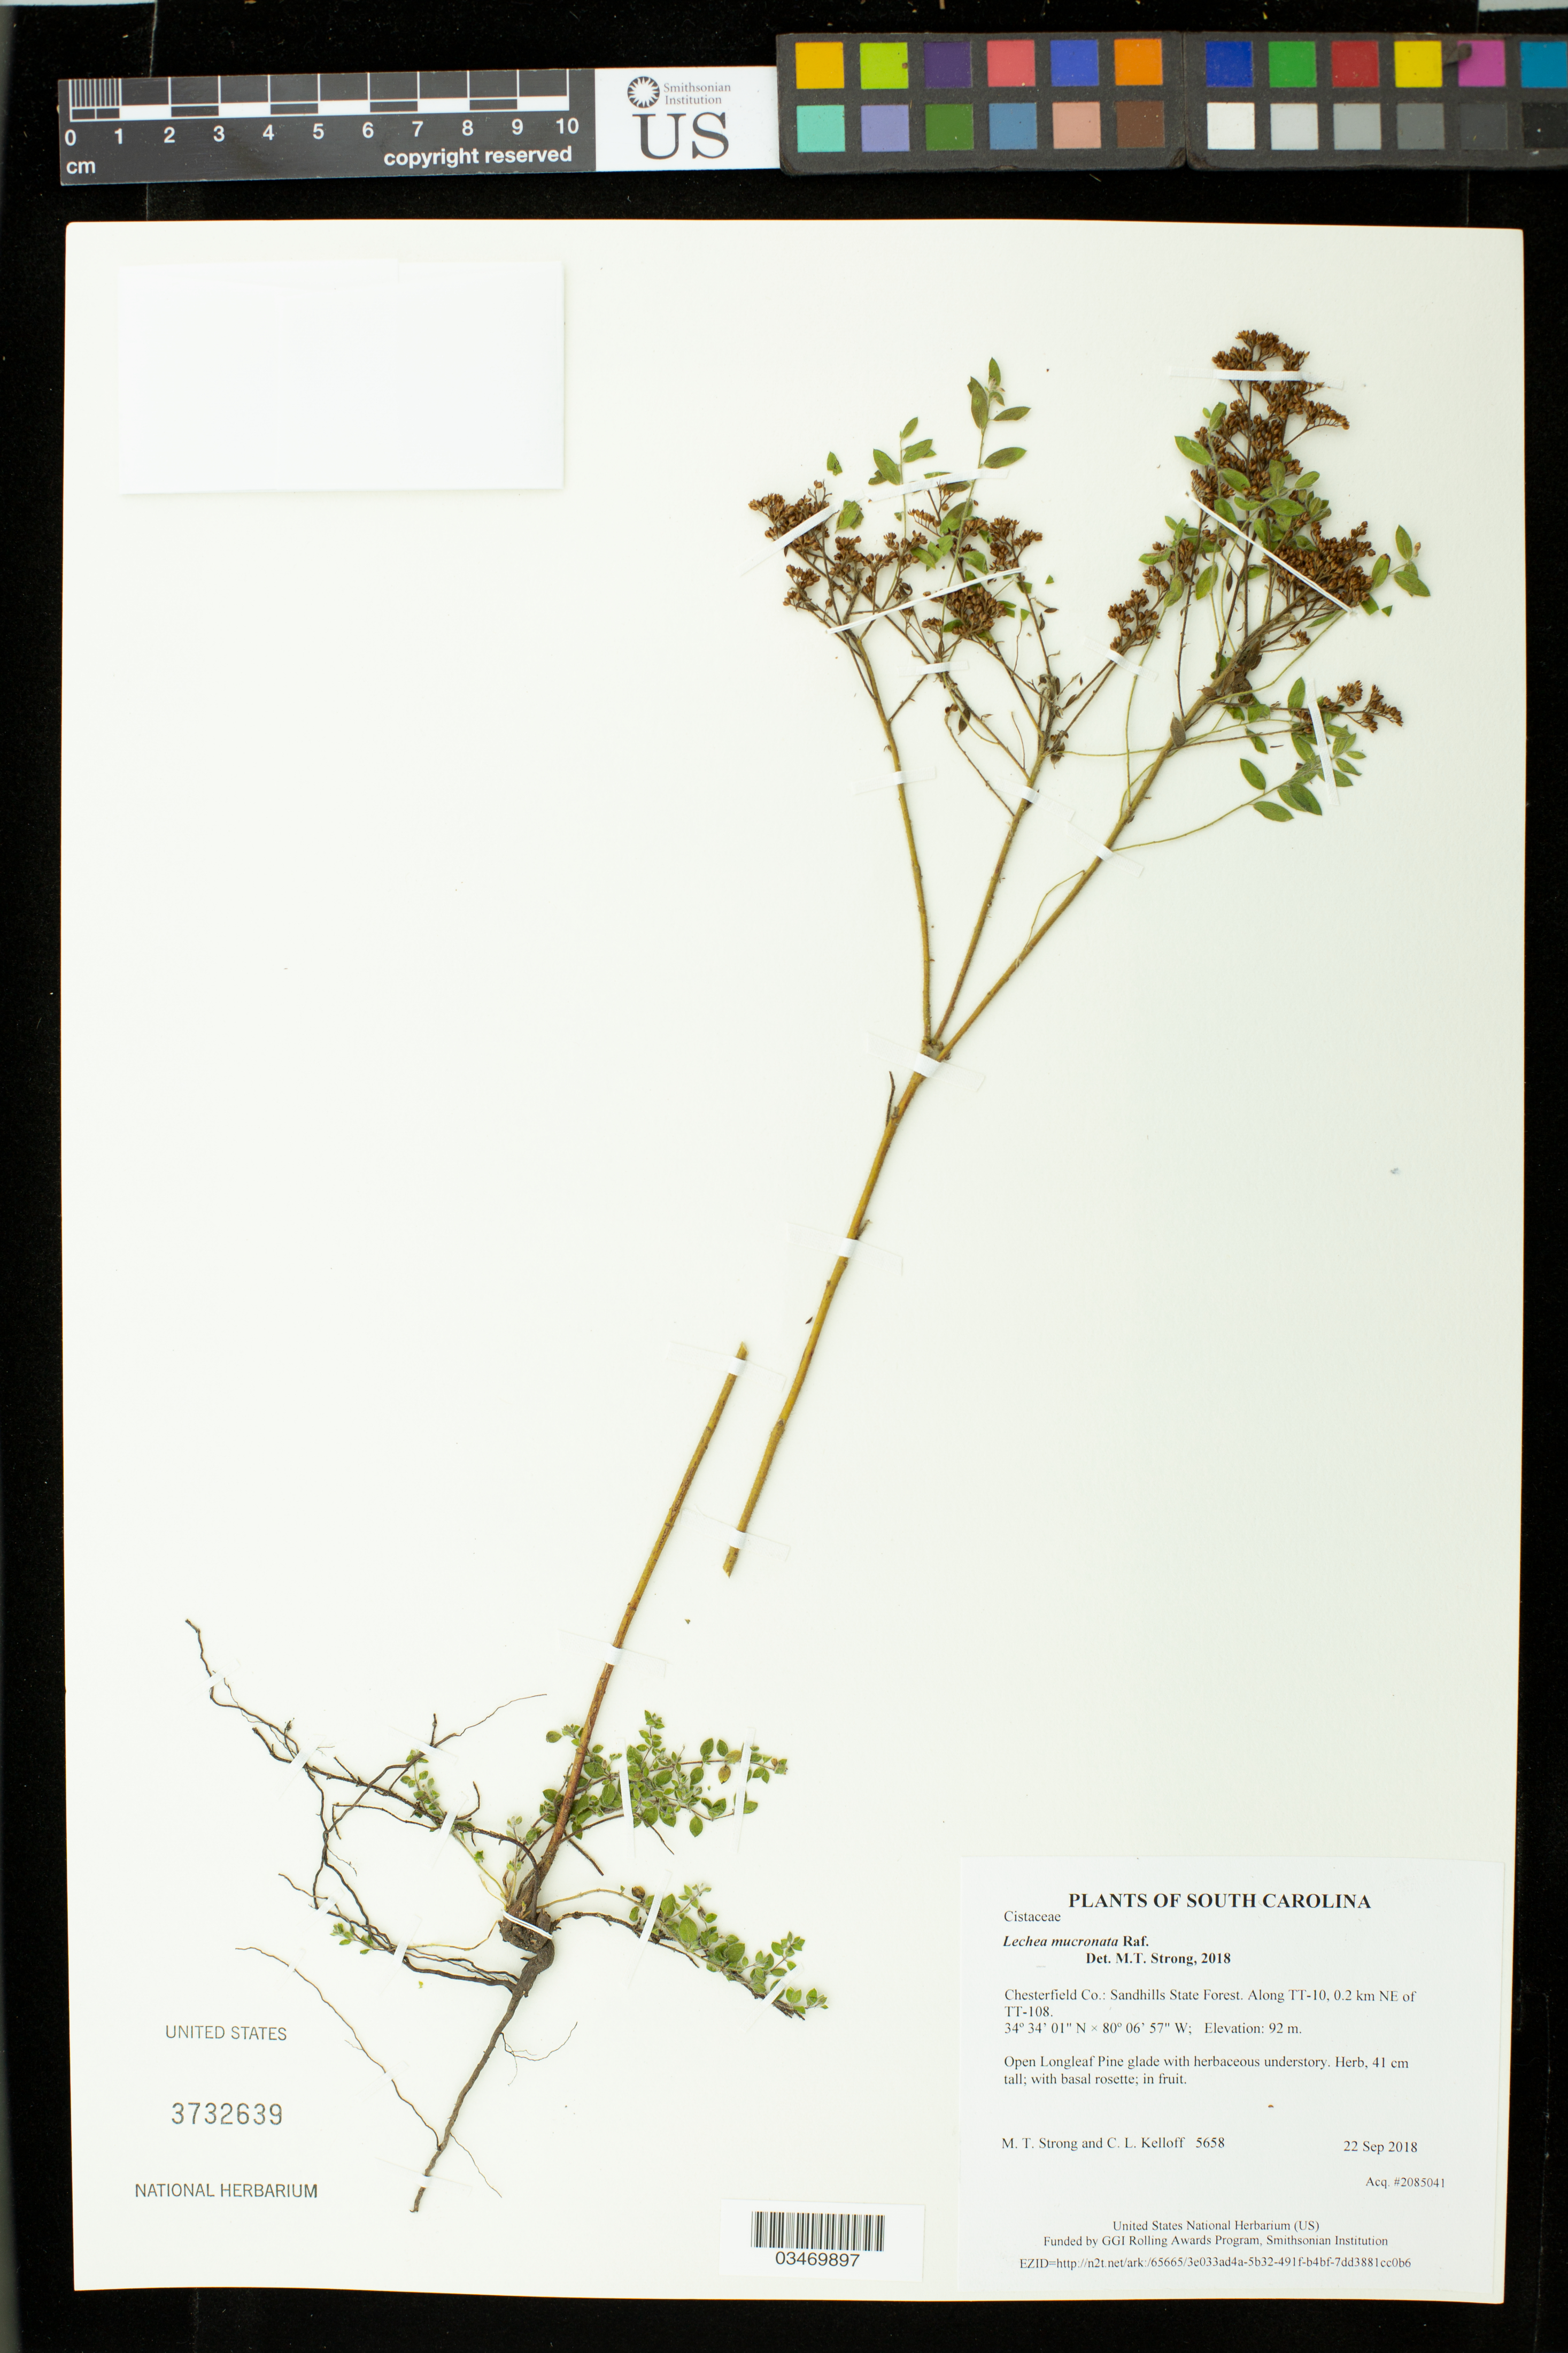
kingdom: Plantae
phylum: Tracheophyta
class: Magnoliopsida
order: Malvales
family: Cistaceae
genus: Lechea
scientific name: Lechea mucronata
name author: Raf.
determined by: Strong, M. T., (US), Smithsonian Institution - National Museum of Natural History (UNITED STATES)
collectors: M. T. Strong & C. L. Kelloff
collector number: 5658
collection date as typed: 22 Sep 2018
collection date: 2018-09-22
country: United States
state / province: South Carolina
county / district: Chesterfield Co.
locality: Sandhills State Forest. Edge of pine plantation along TT-10, 0.2 km NE of TT-108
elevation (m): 92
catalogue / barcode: US 3732639